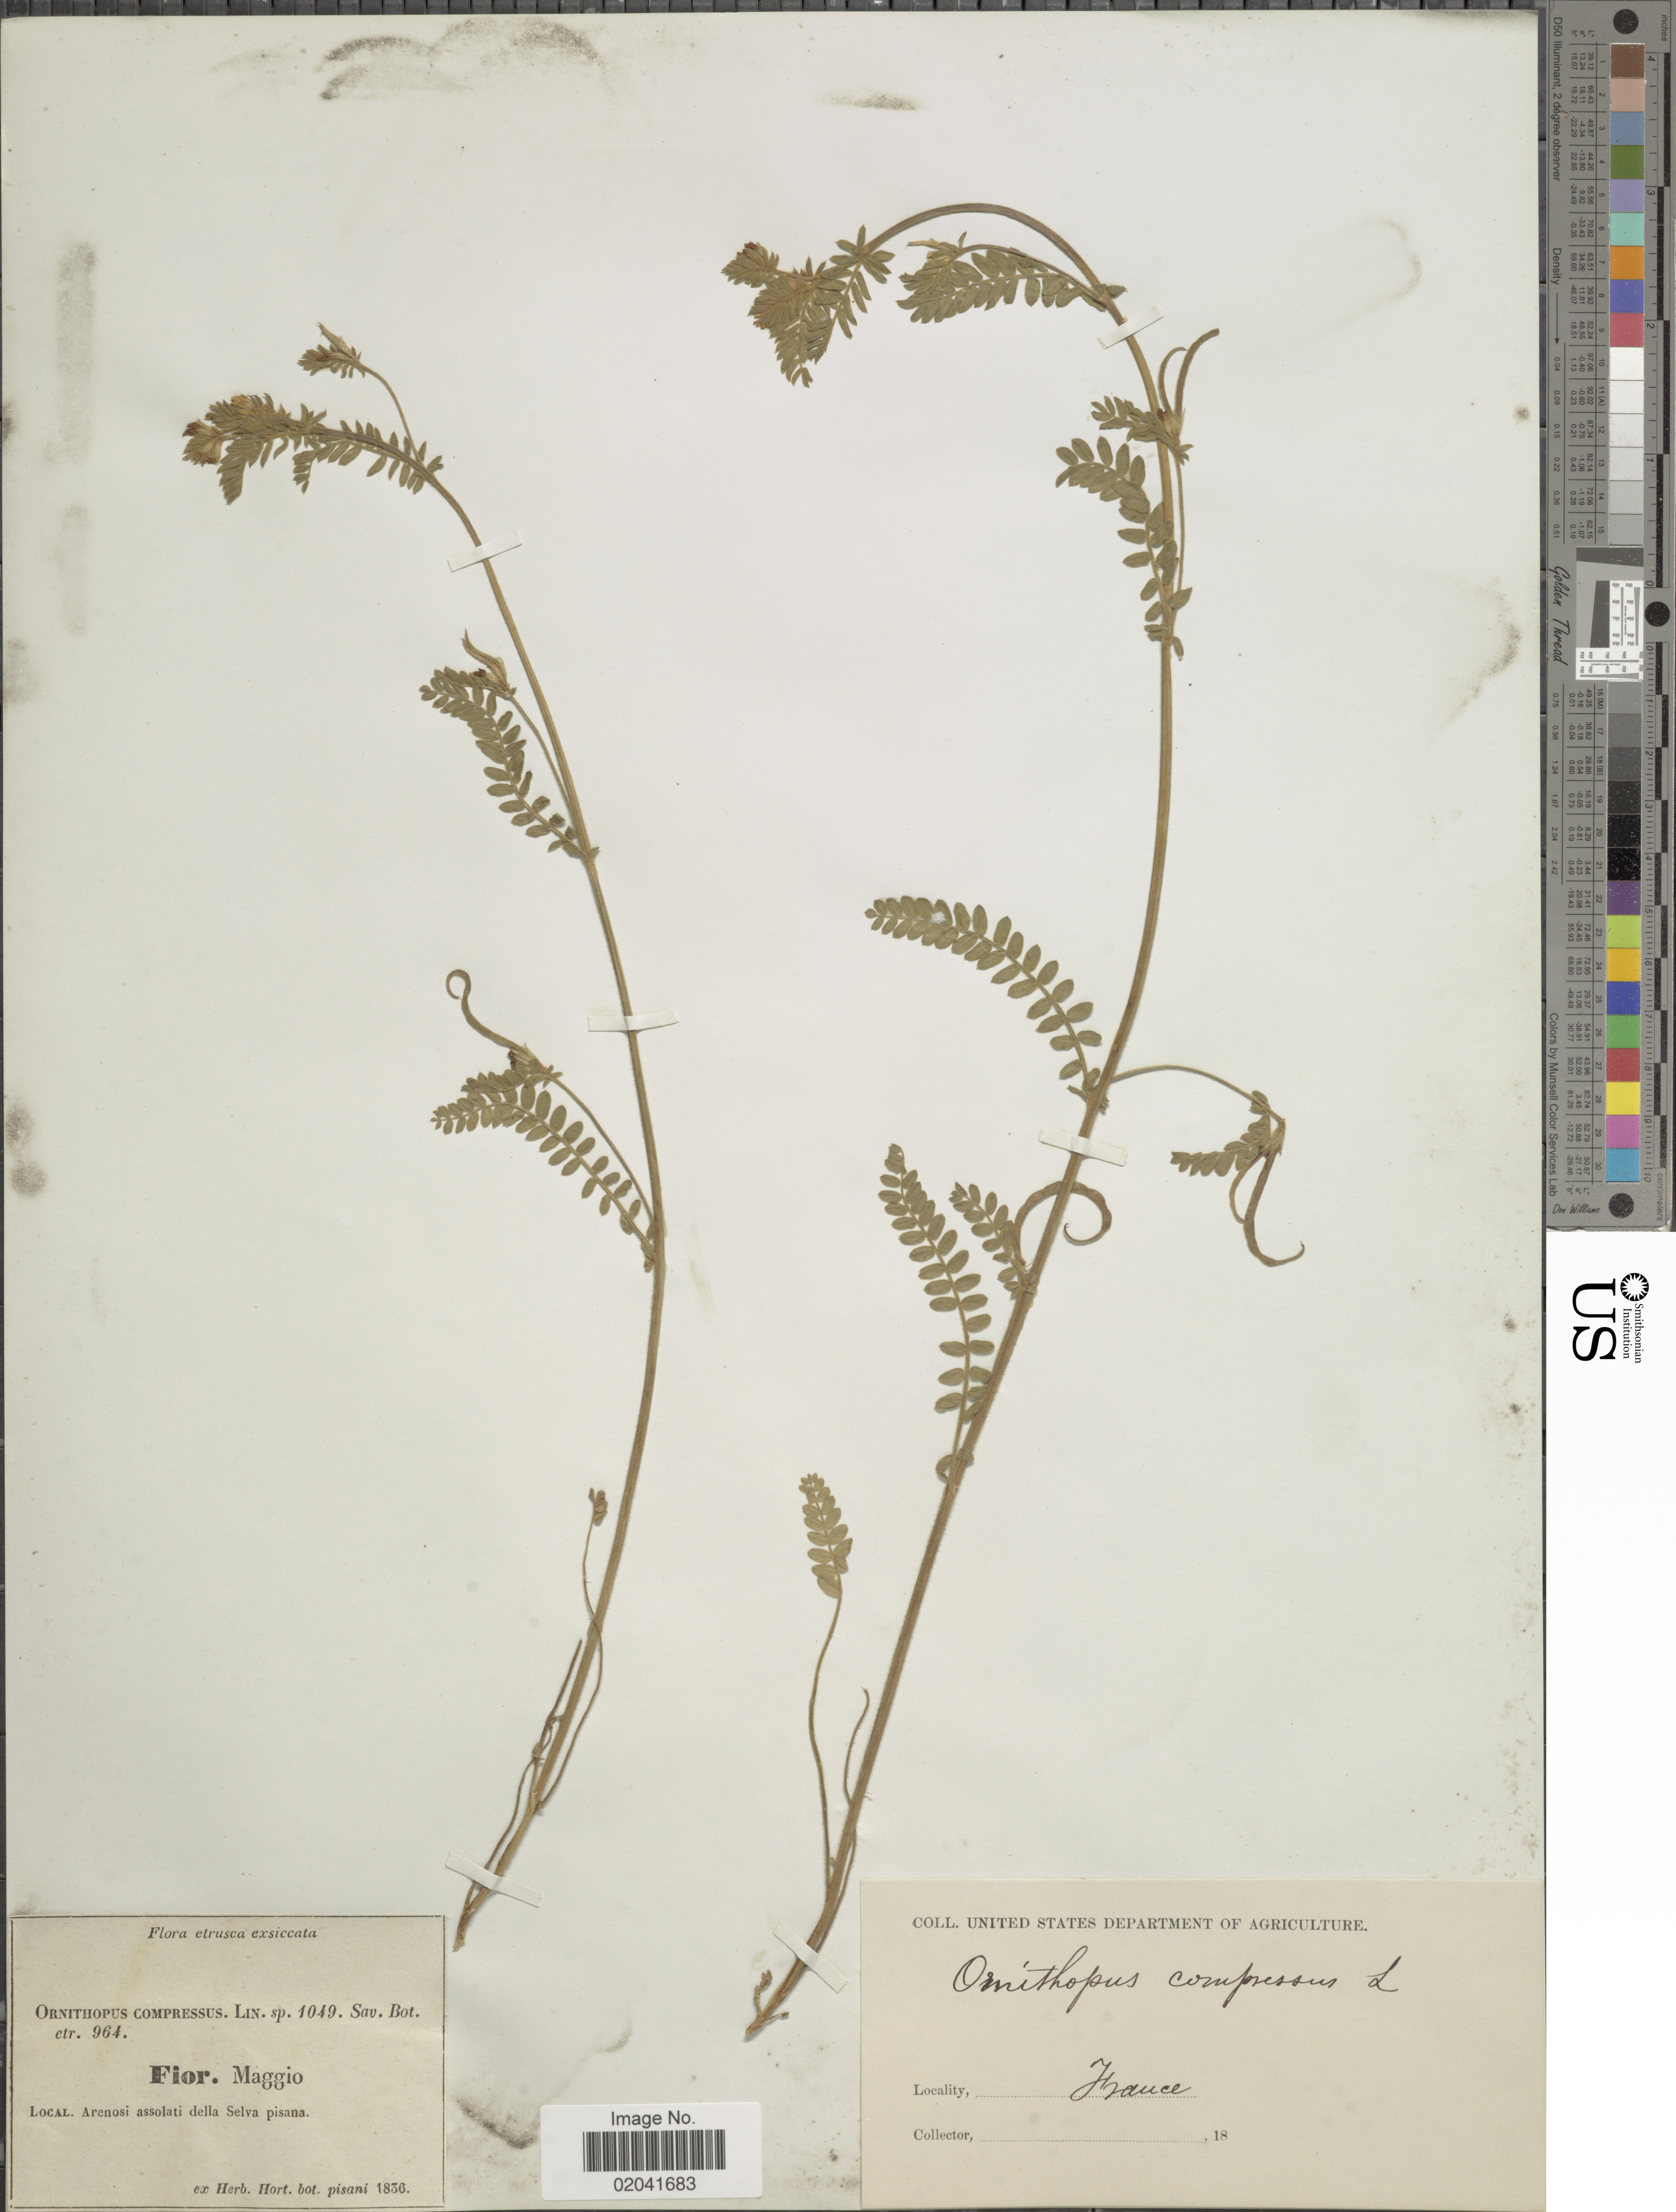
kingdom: Plantae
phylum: Tracheophyta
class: Magnoliopsida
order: Fabales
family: Fabaceae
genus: Ornithopus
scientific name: Ornithopus compressus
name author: L.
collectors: ex herb. Hort. Bot. Pisani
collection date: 1836-05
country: France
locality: France, Arenosi assolati della Selva pisana.